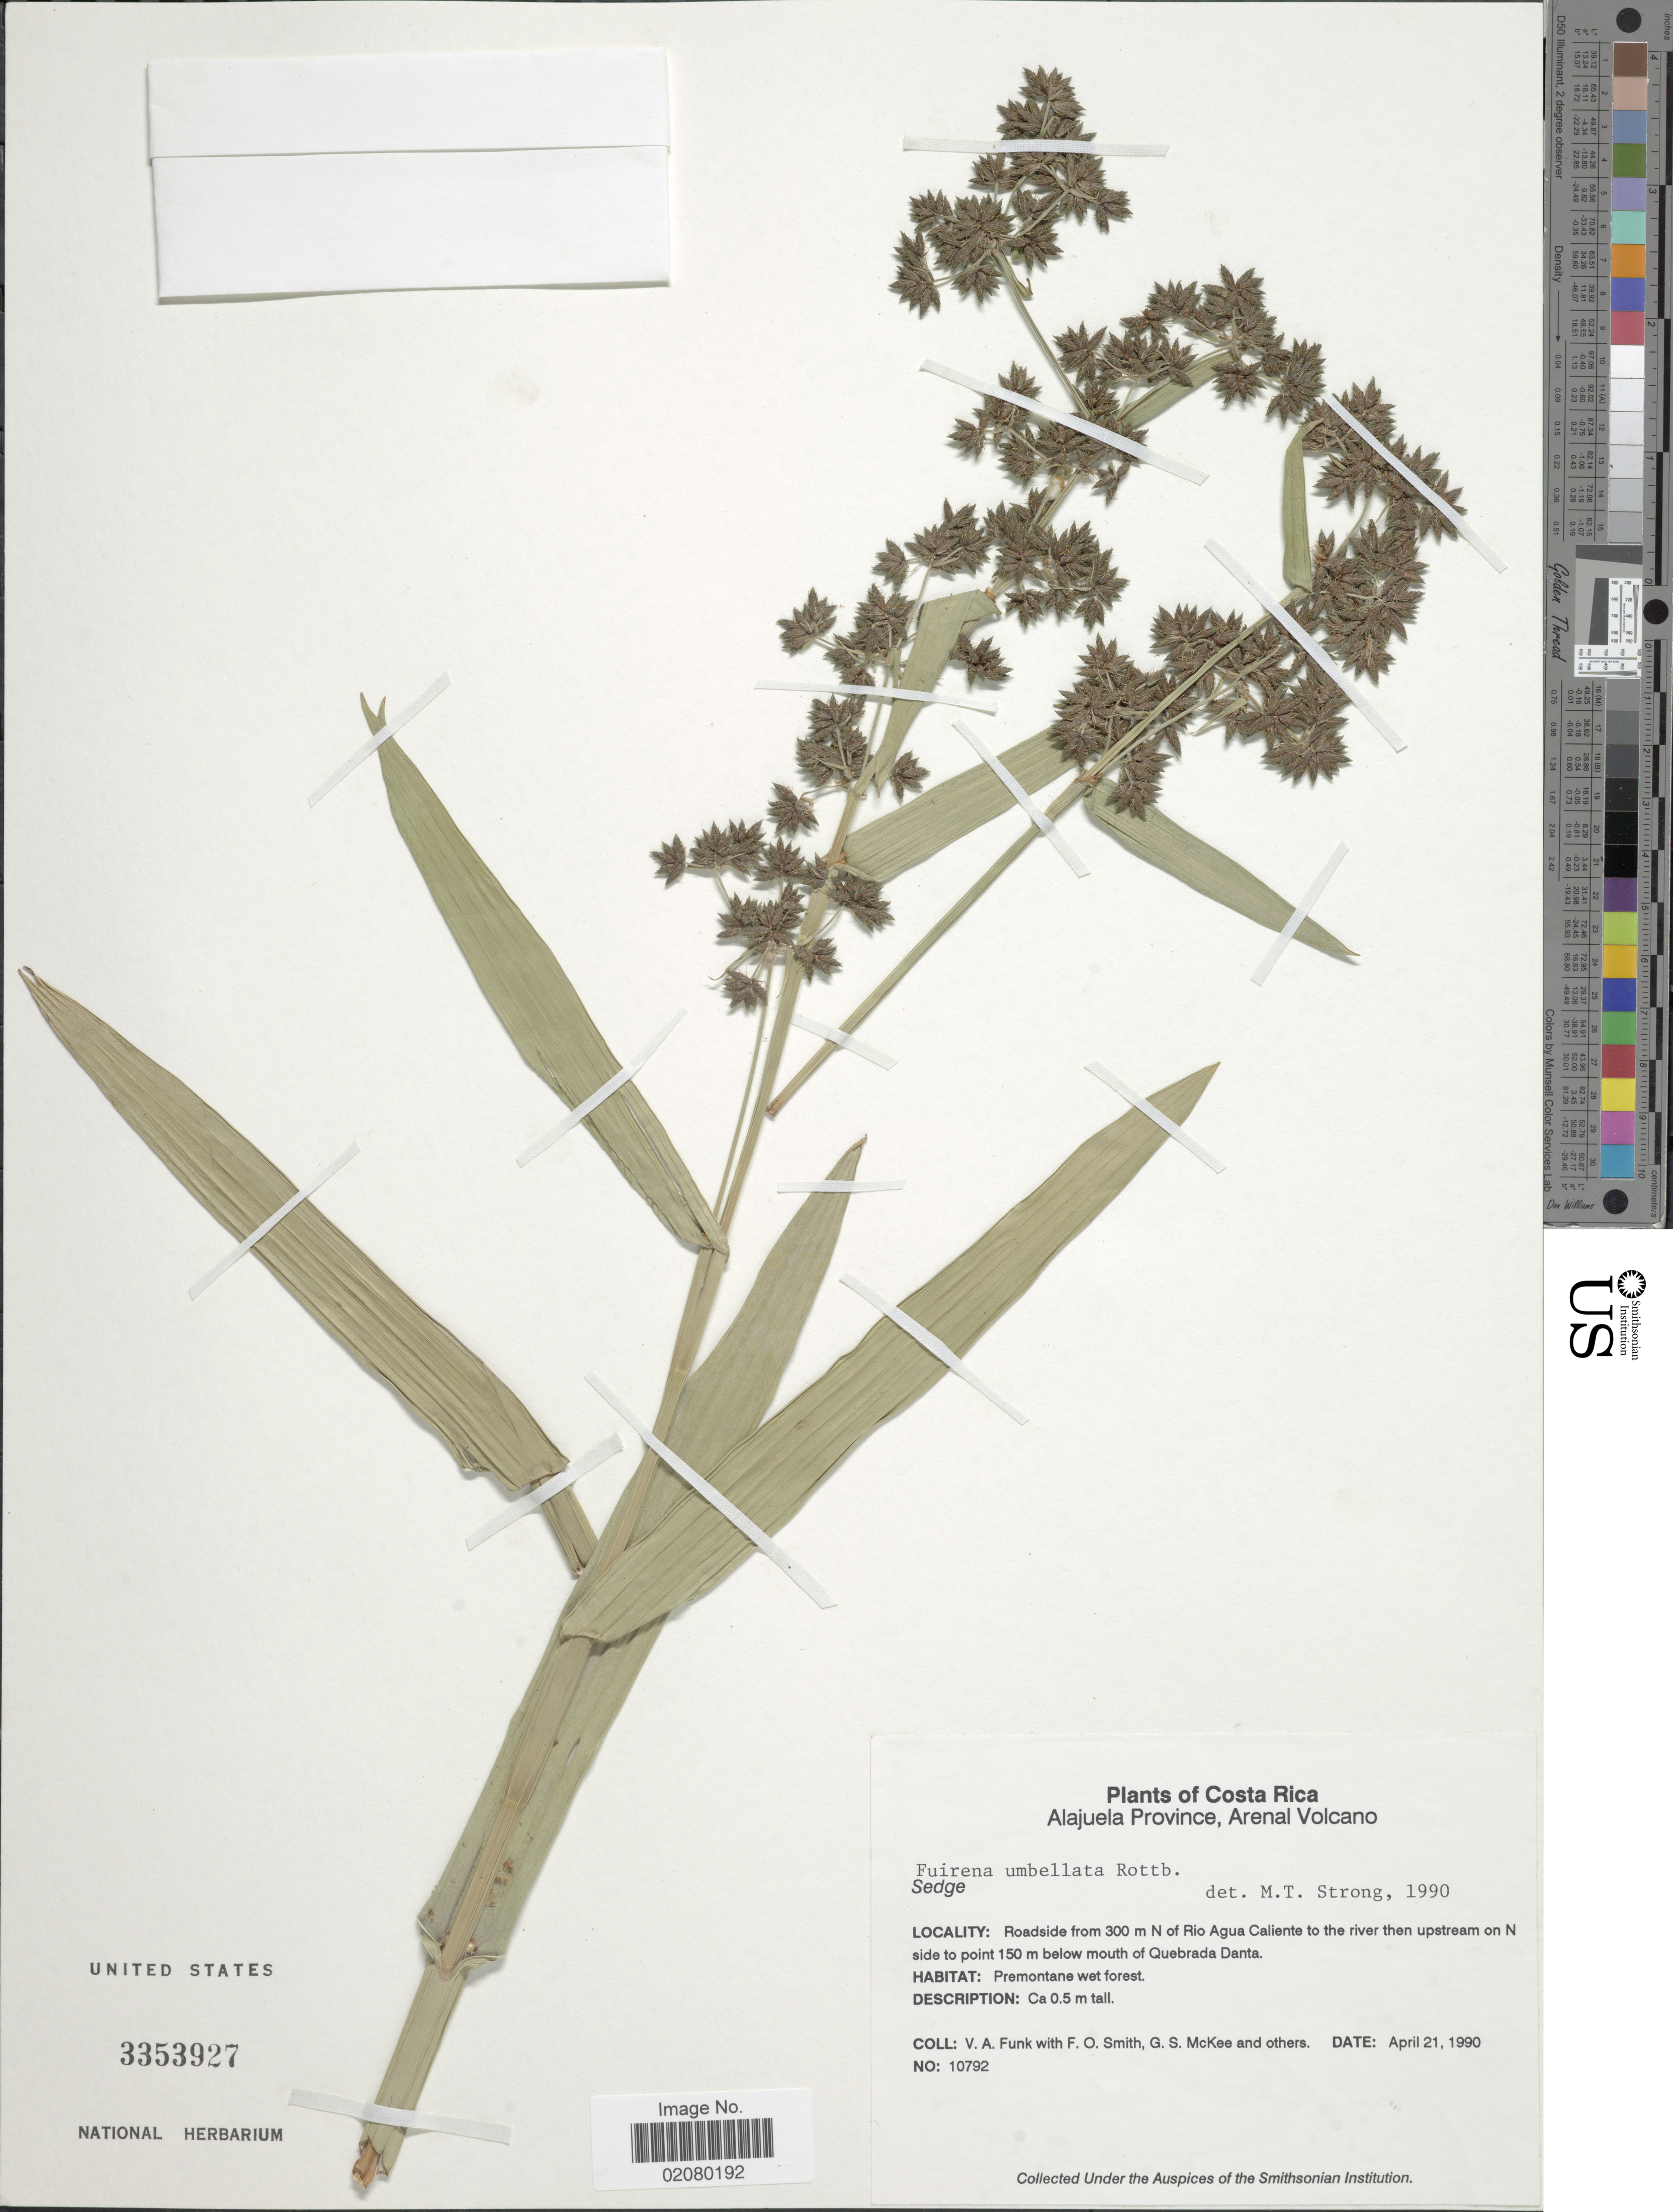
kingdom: Plantae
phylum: Tracheophyta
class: Liliopsida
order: Poales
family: Cyperaceae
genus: Fuirena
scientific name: Fuirena umbellata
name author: Rottb.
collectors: V. Funk, F. Smith, G. S. McKee & et al.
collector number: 10792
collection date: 1990-04-21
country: Costa Rica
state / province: Alajuela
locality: Alajuela Province, Arenal Volcano. Roadside from 300 m N of Rio Agua Caliente to the river then upstream on N side to poinr 150 m below mouth of Quebrada Danta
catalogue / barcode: US 3353927